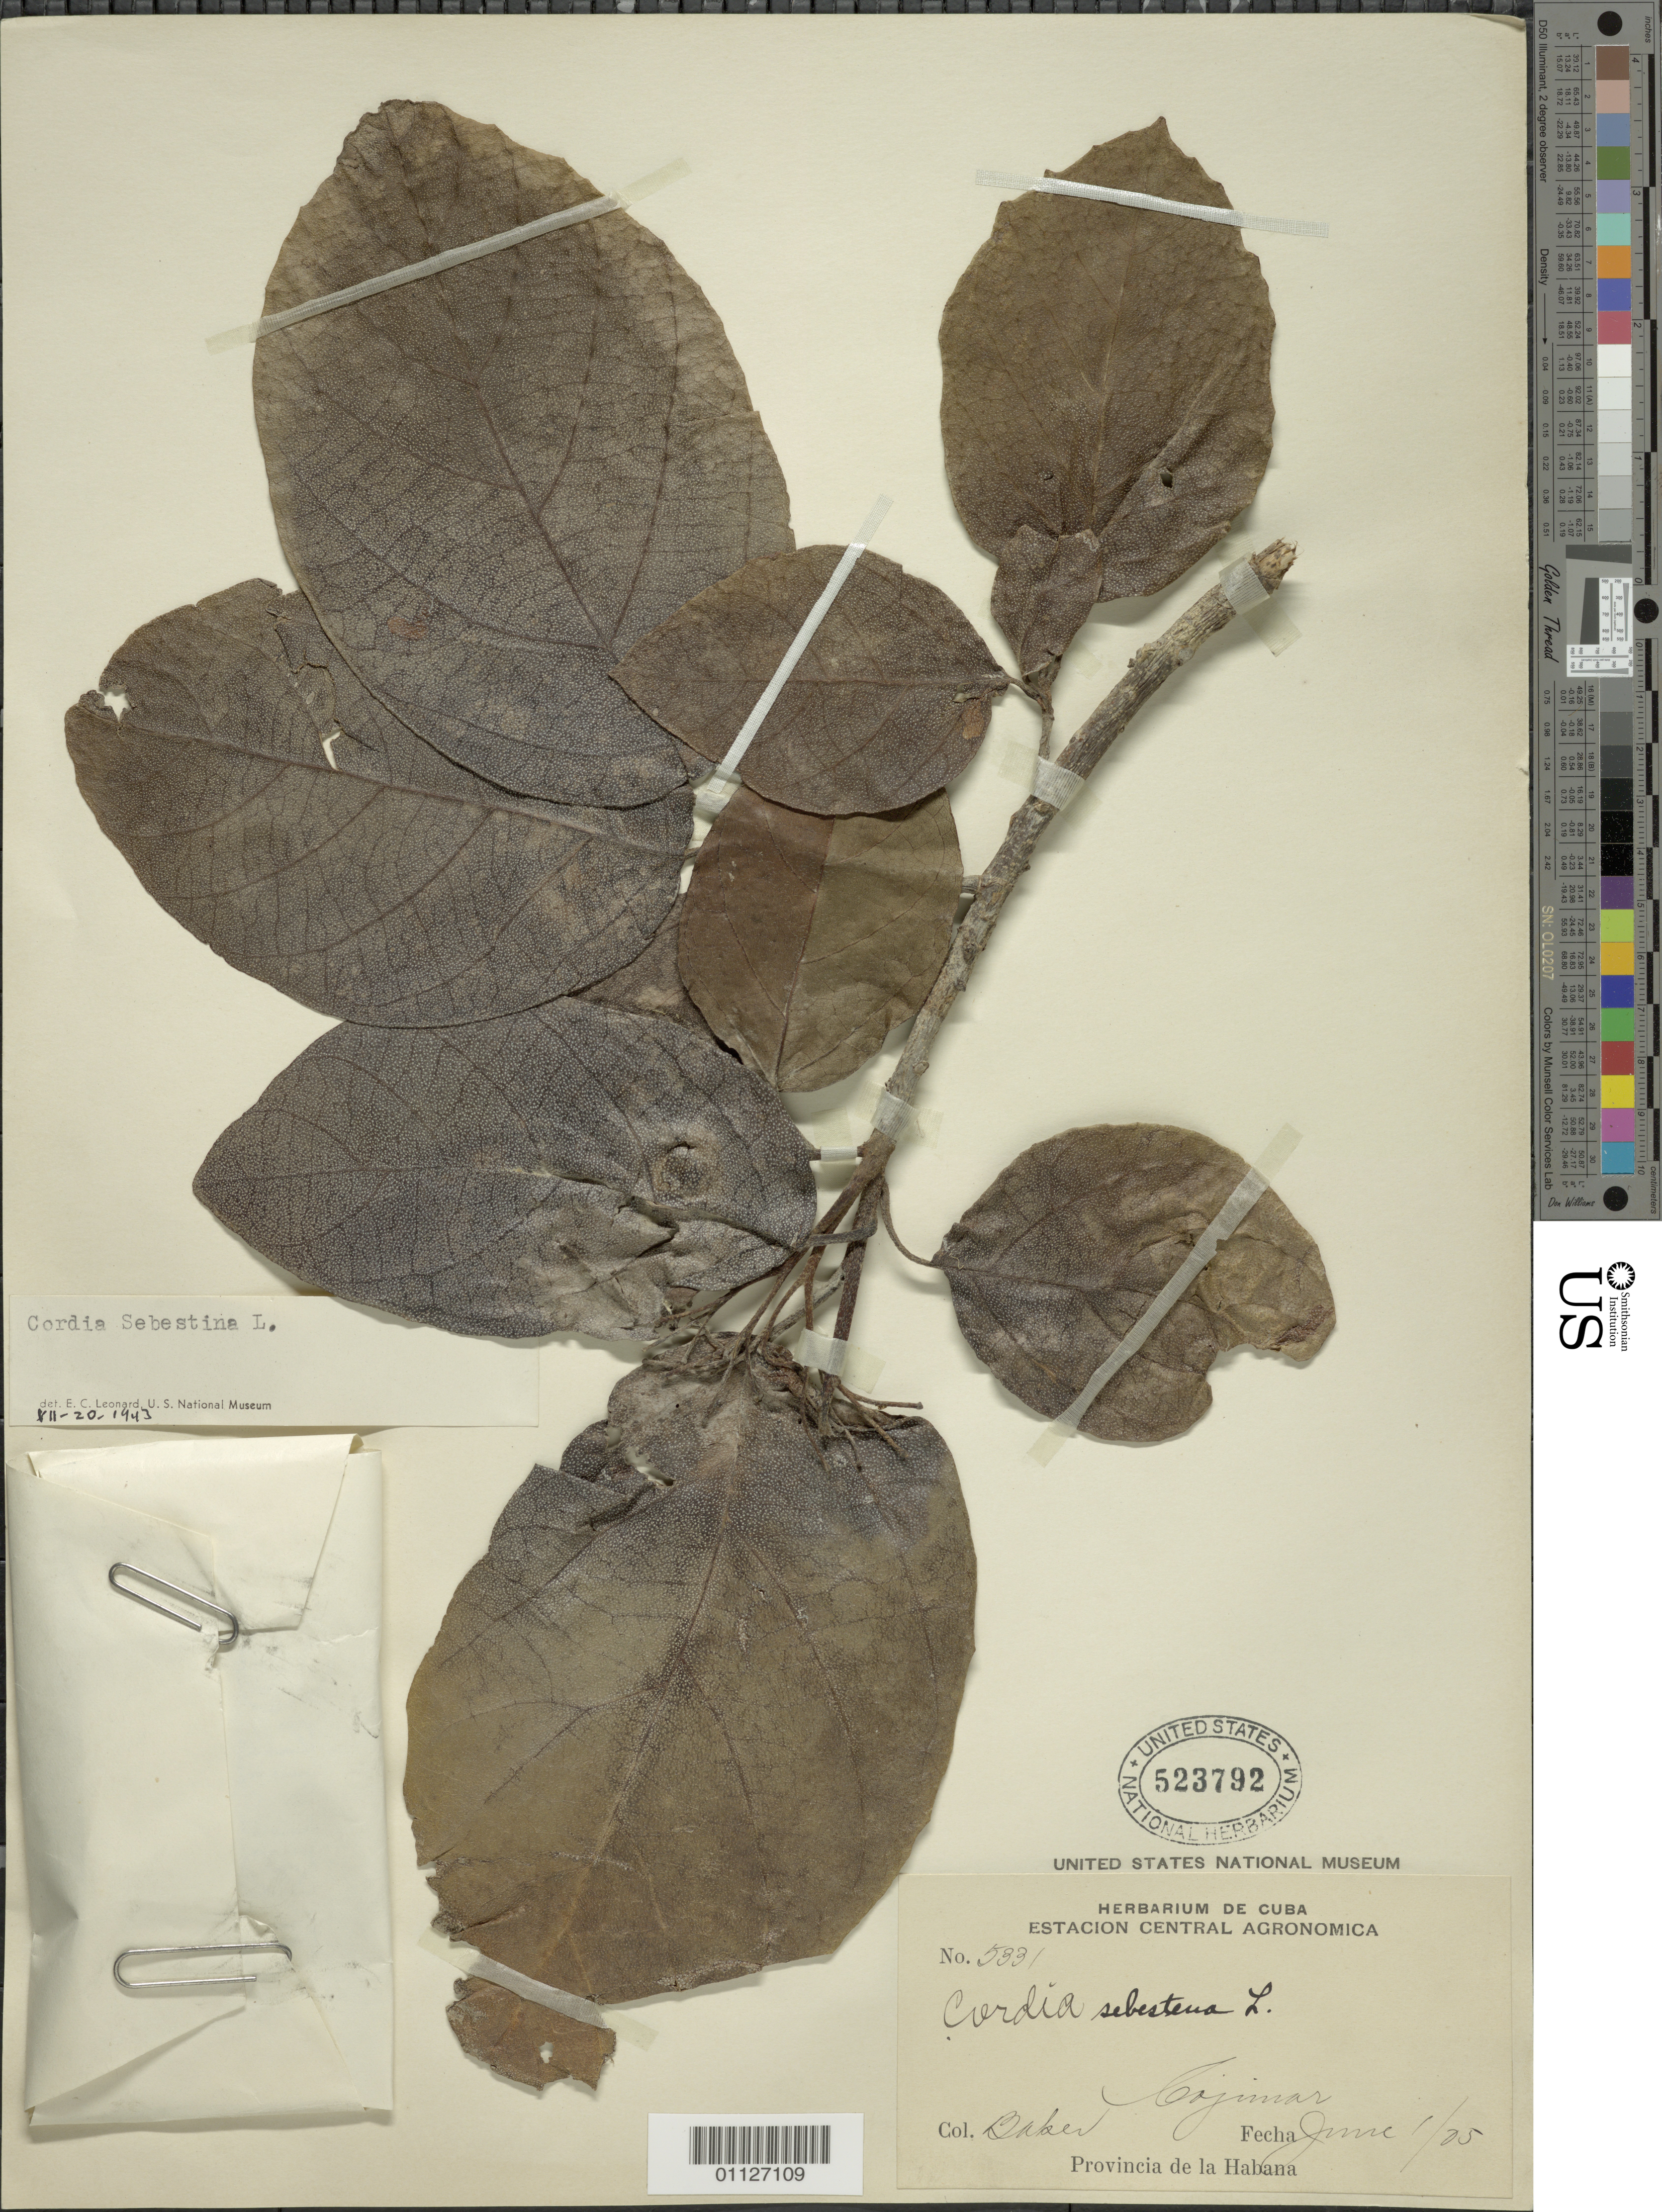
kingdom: Plantae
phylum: Tracheophyta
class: Magnoliopsida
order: Boraginales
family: Cordiaceae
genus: Cordia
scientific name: Cordia sebestena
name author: L.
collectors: C. F. Baker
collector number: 5331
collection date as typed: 01 Jun 1905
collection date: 1905-06-01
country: Cuba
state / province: La Habana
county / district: Municipio Habana del Este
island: Cuba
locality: Cojímar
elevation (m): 14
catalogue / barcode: US 523792